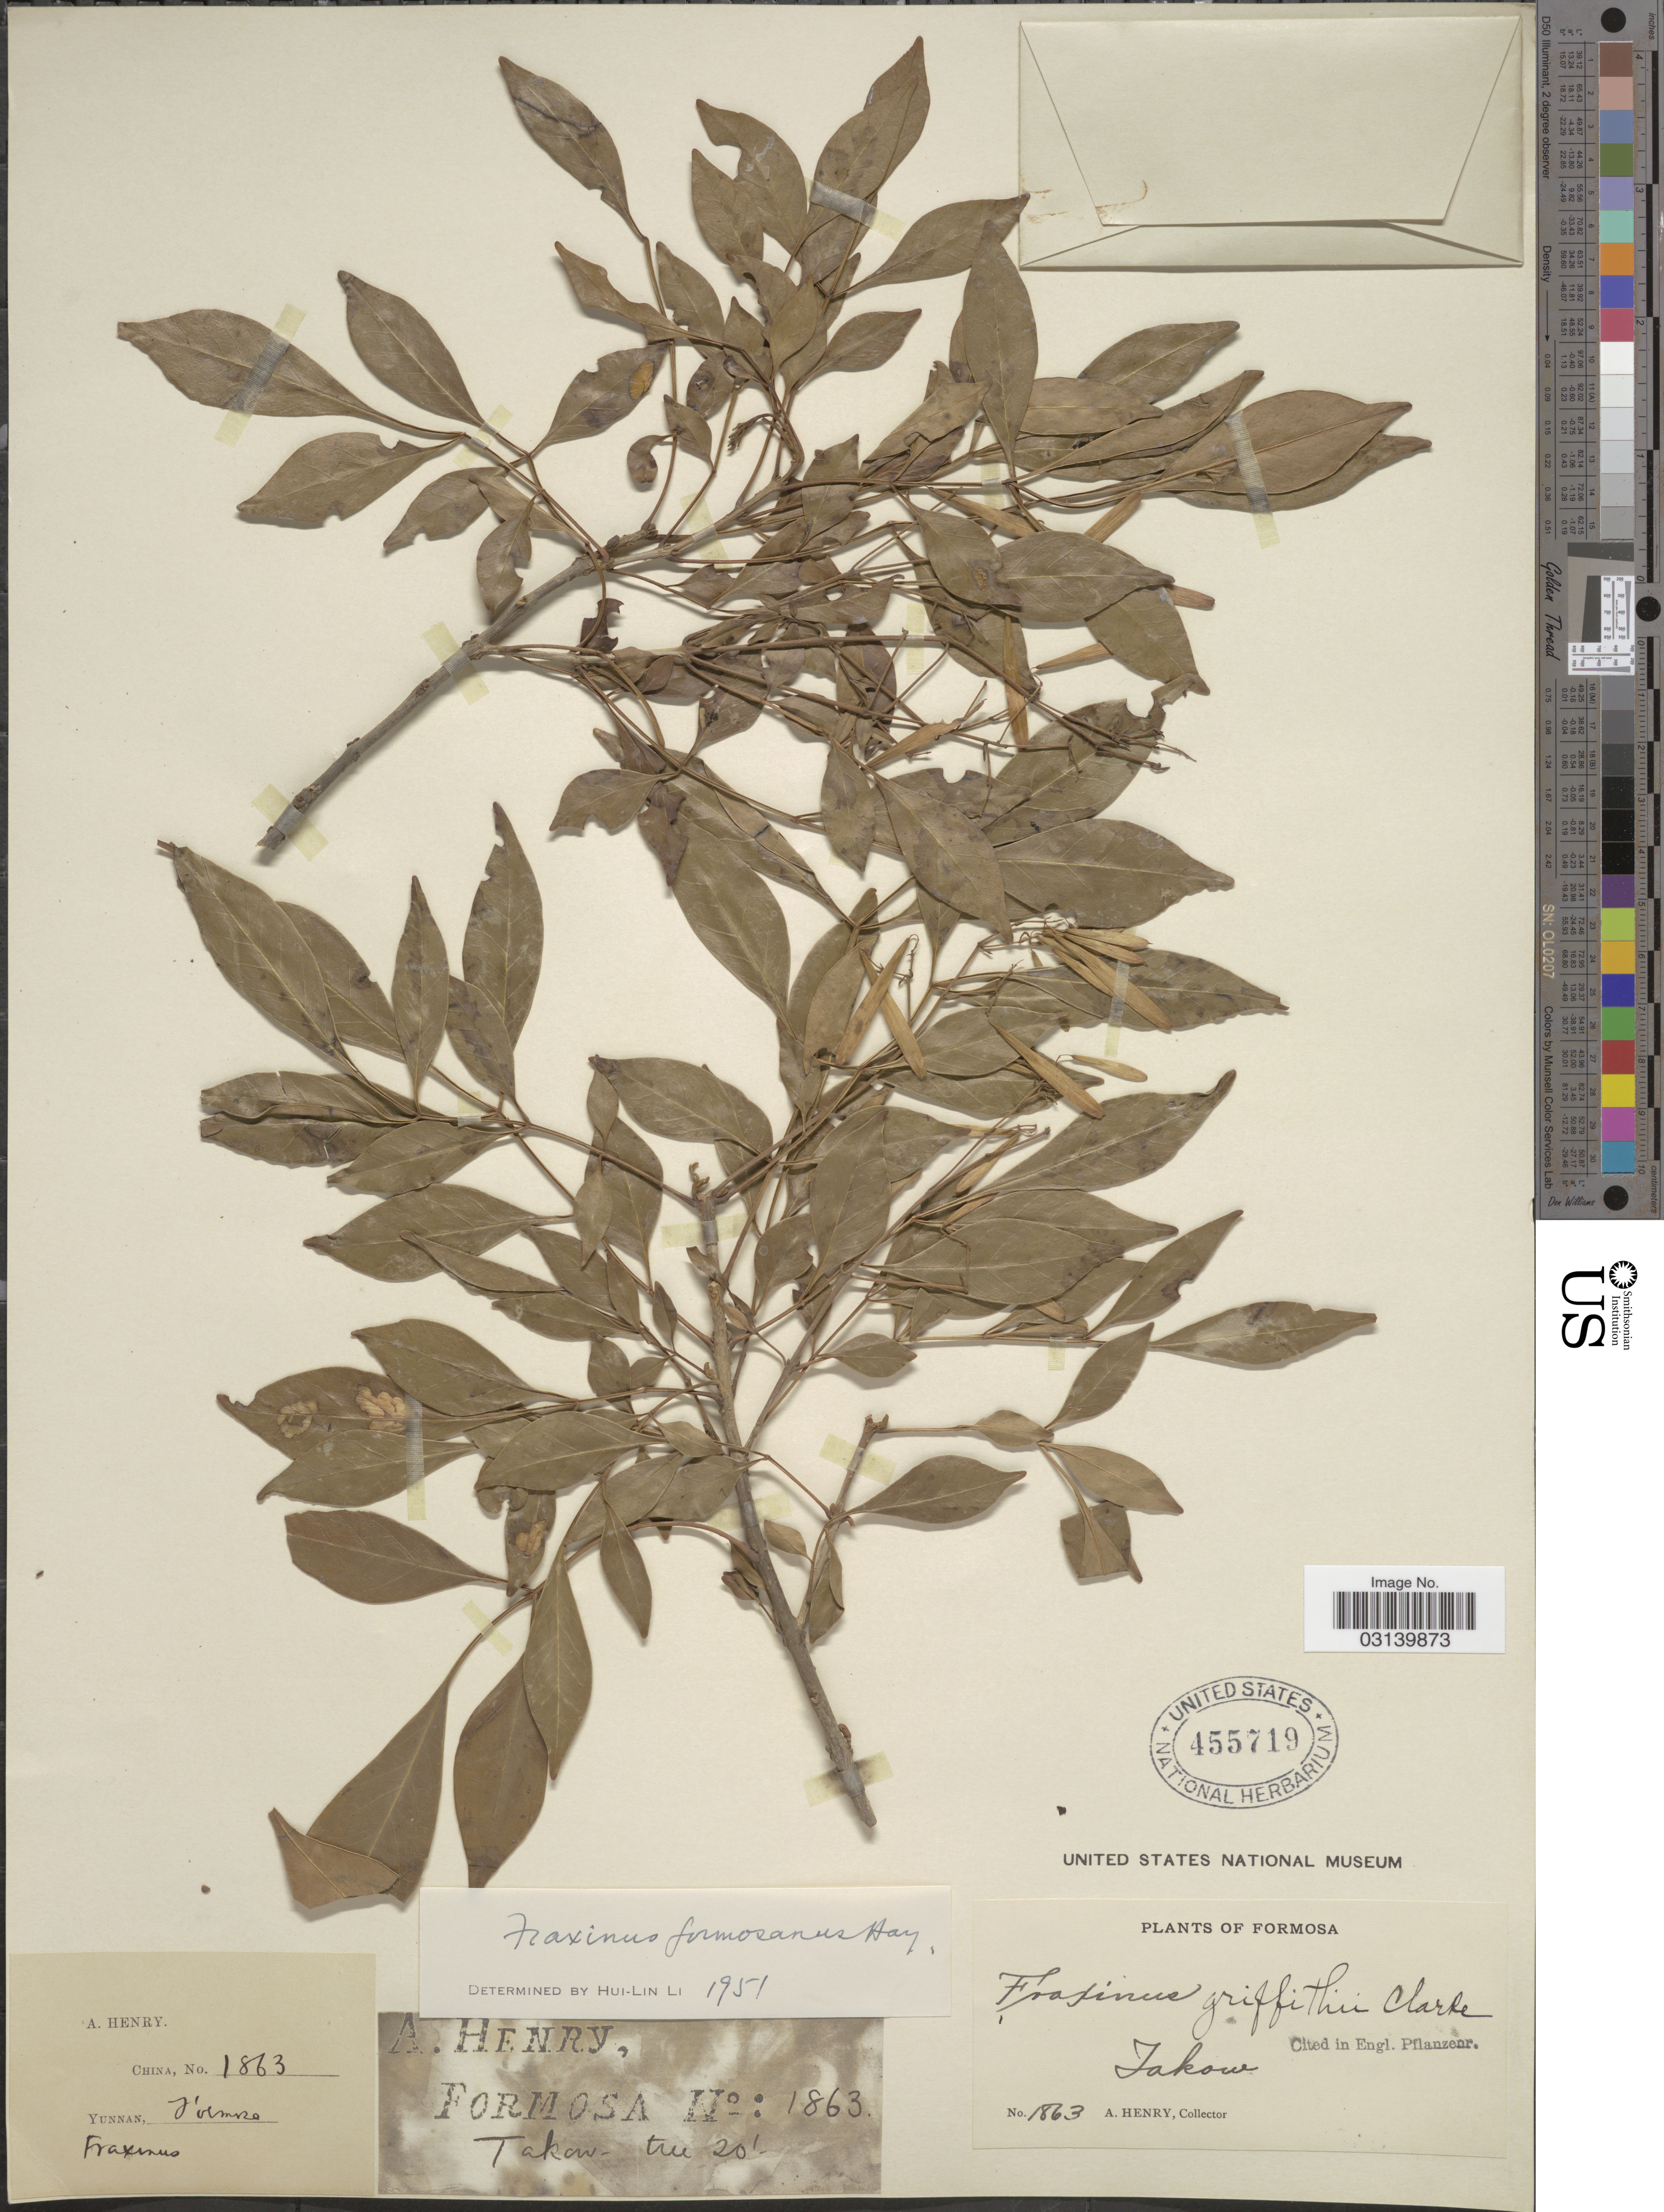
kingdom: Plantae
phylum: Tracheophyta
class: Magnoliopsida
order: Lamiales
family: Oleaceae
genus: Fraxinus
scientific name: Fraxinus formosana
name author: Hayata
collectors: A. Henry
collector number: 1863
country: Taiwan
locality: Formosa. Takow.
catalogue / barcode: US 455719